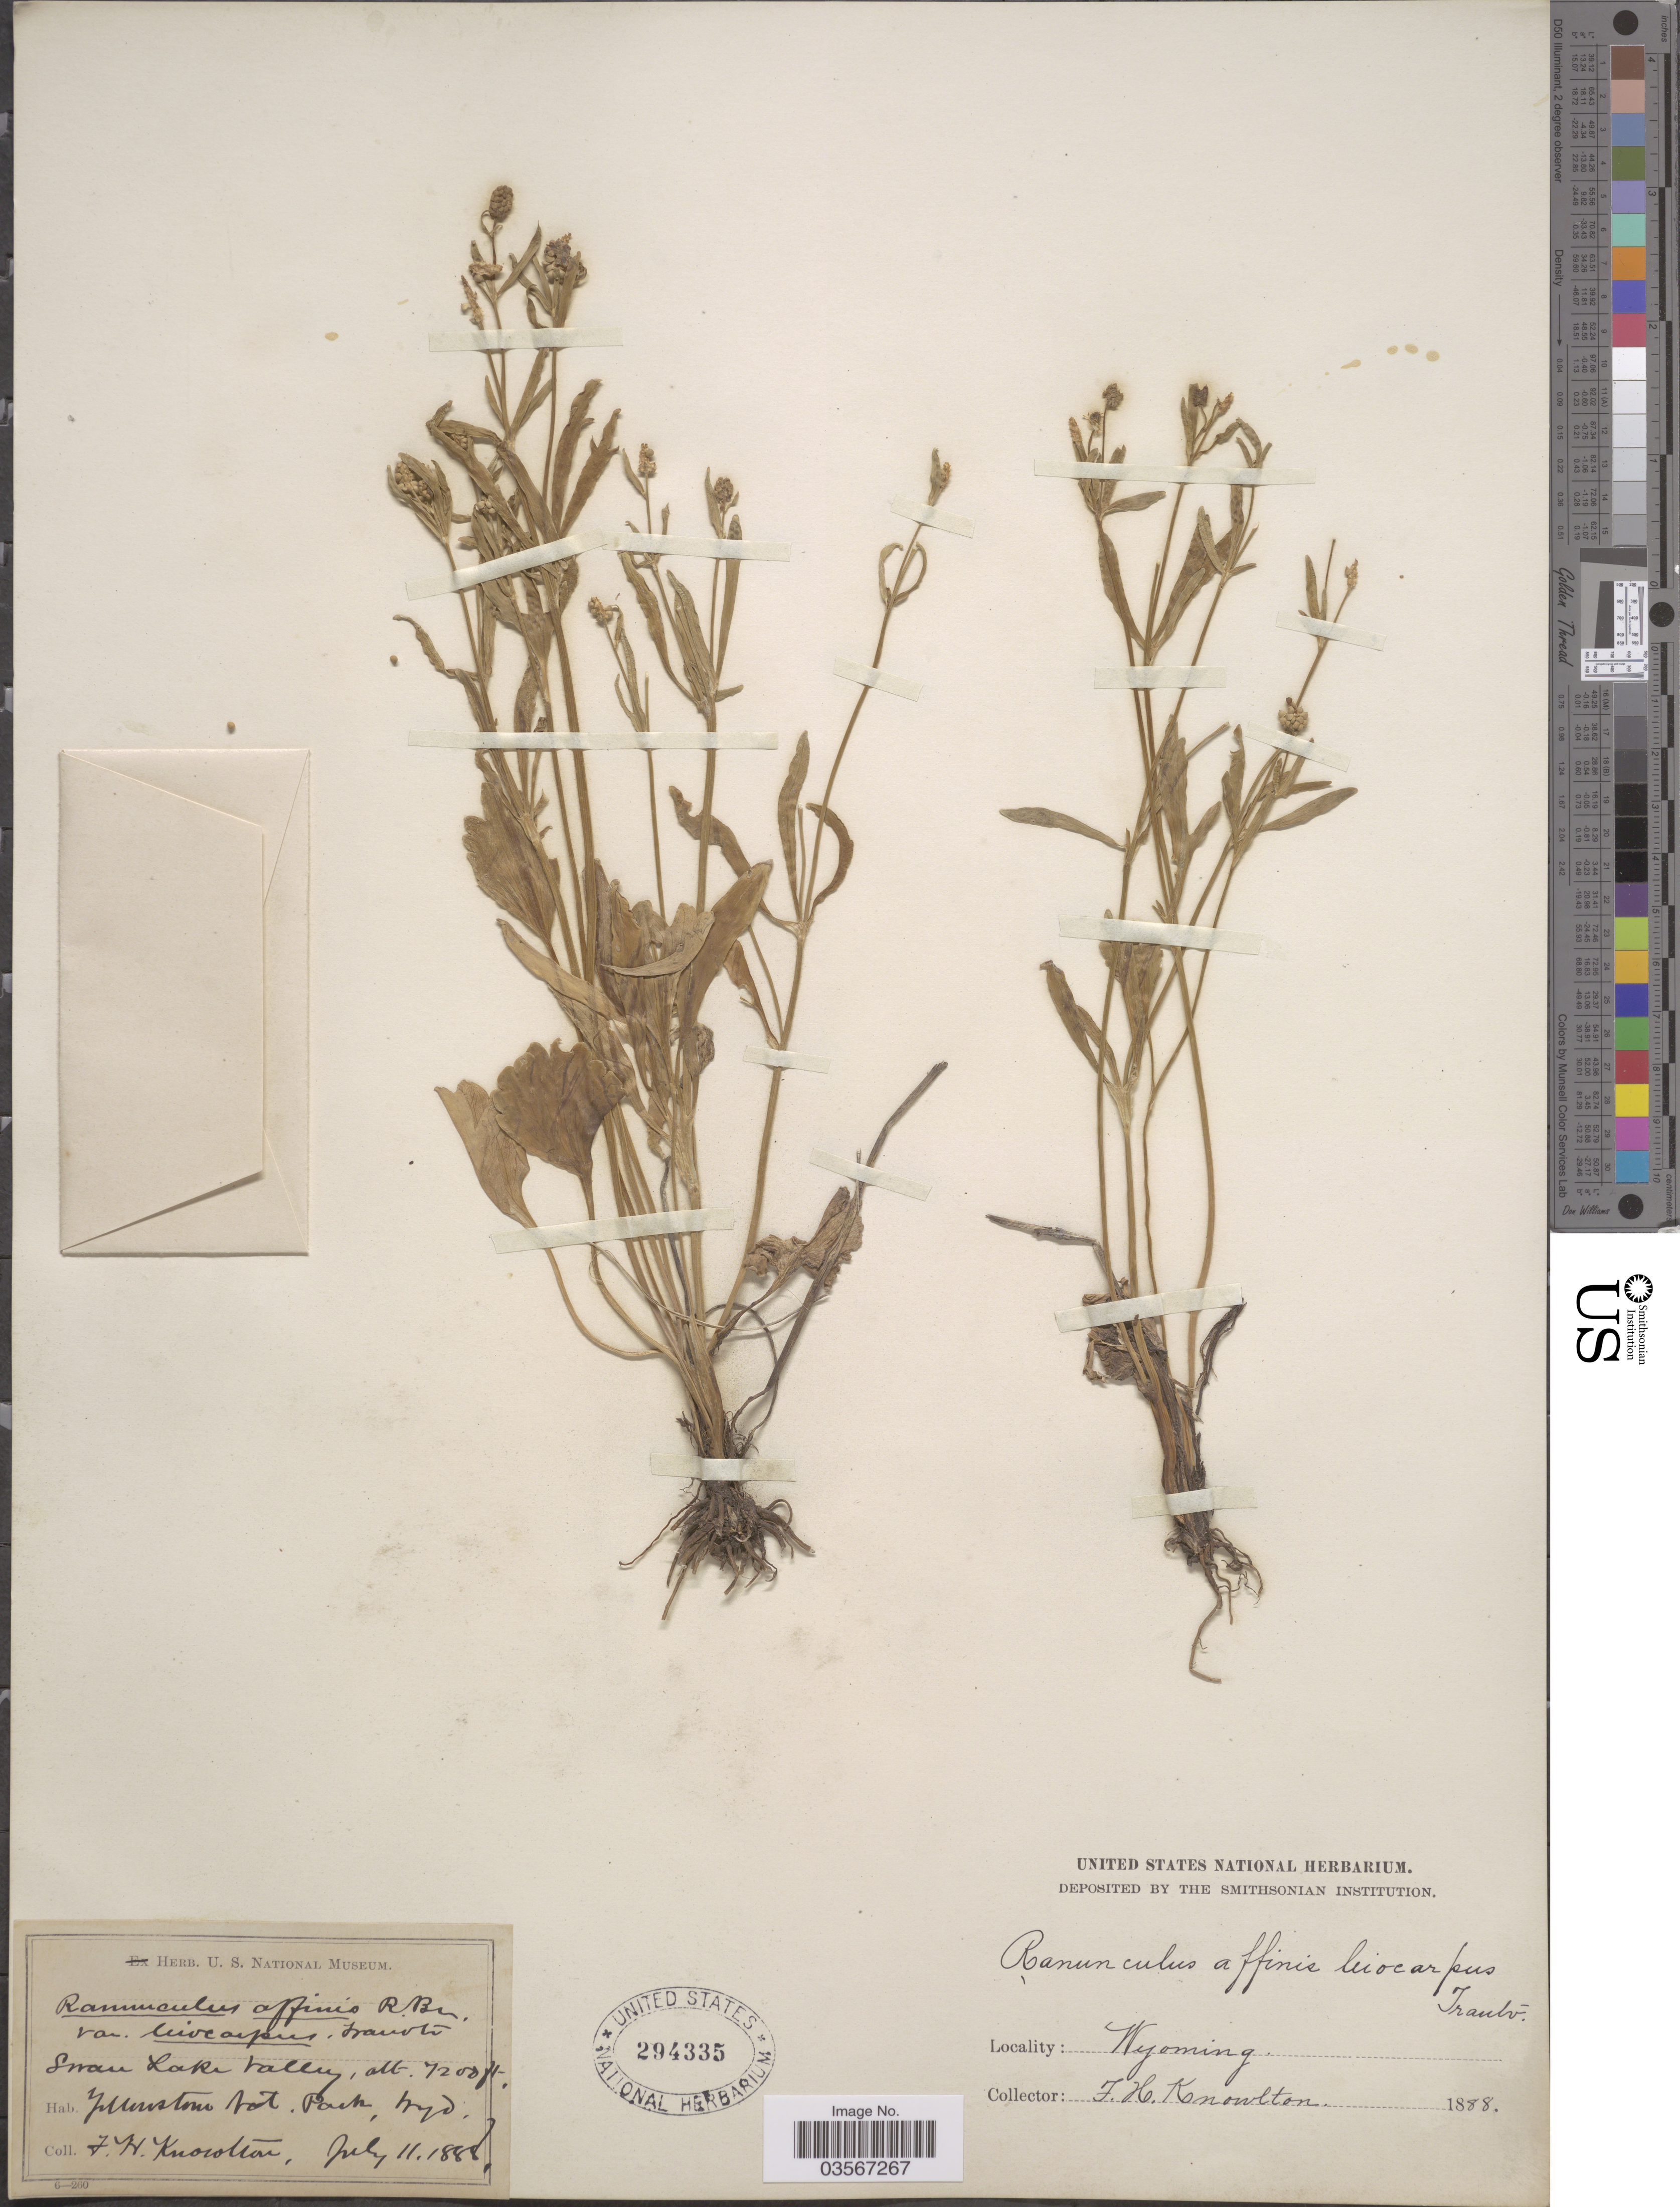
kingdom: Plantae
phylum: Tracheophyta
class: Magnoliopsida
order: Ranunculales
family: Ranunculaceae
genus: Ranunculus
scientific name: Ranunculus inamoenus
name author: Greene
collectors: F. H. Knowlton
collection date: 1888-07-11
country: United States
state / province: Wyoming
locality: Swan Lake Valley. Yellowstone Nat. Park.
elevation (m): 2195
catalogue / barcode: US 294335